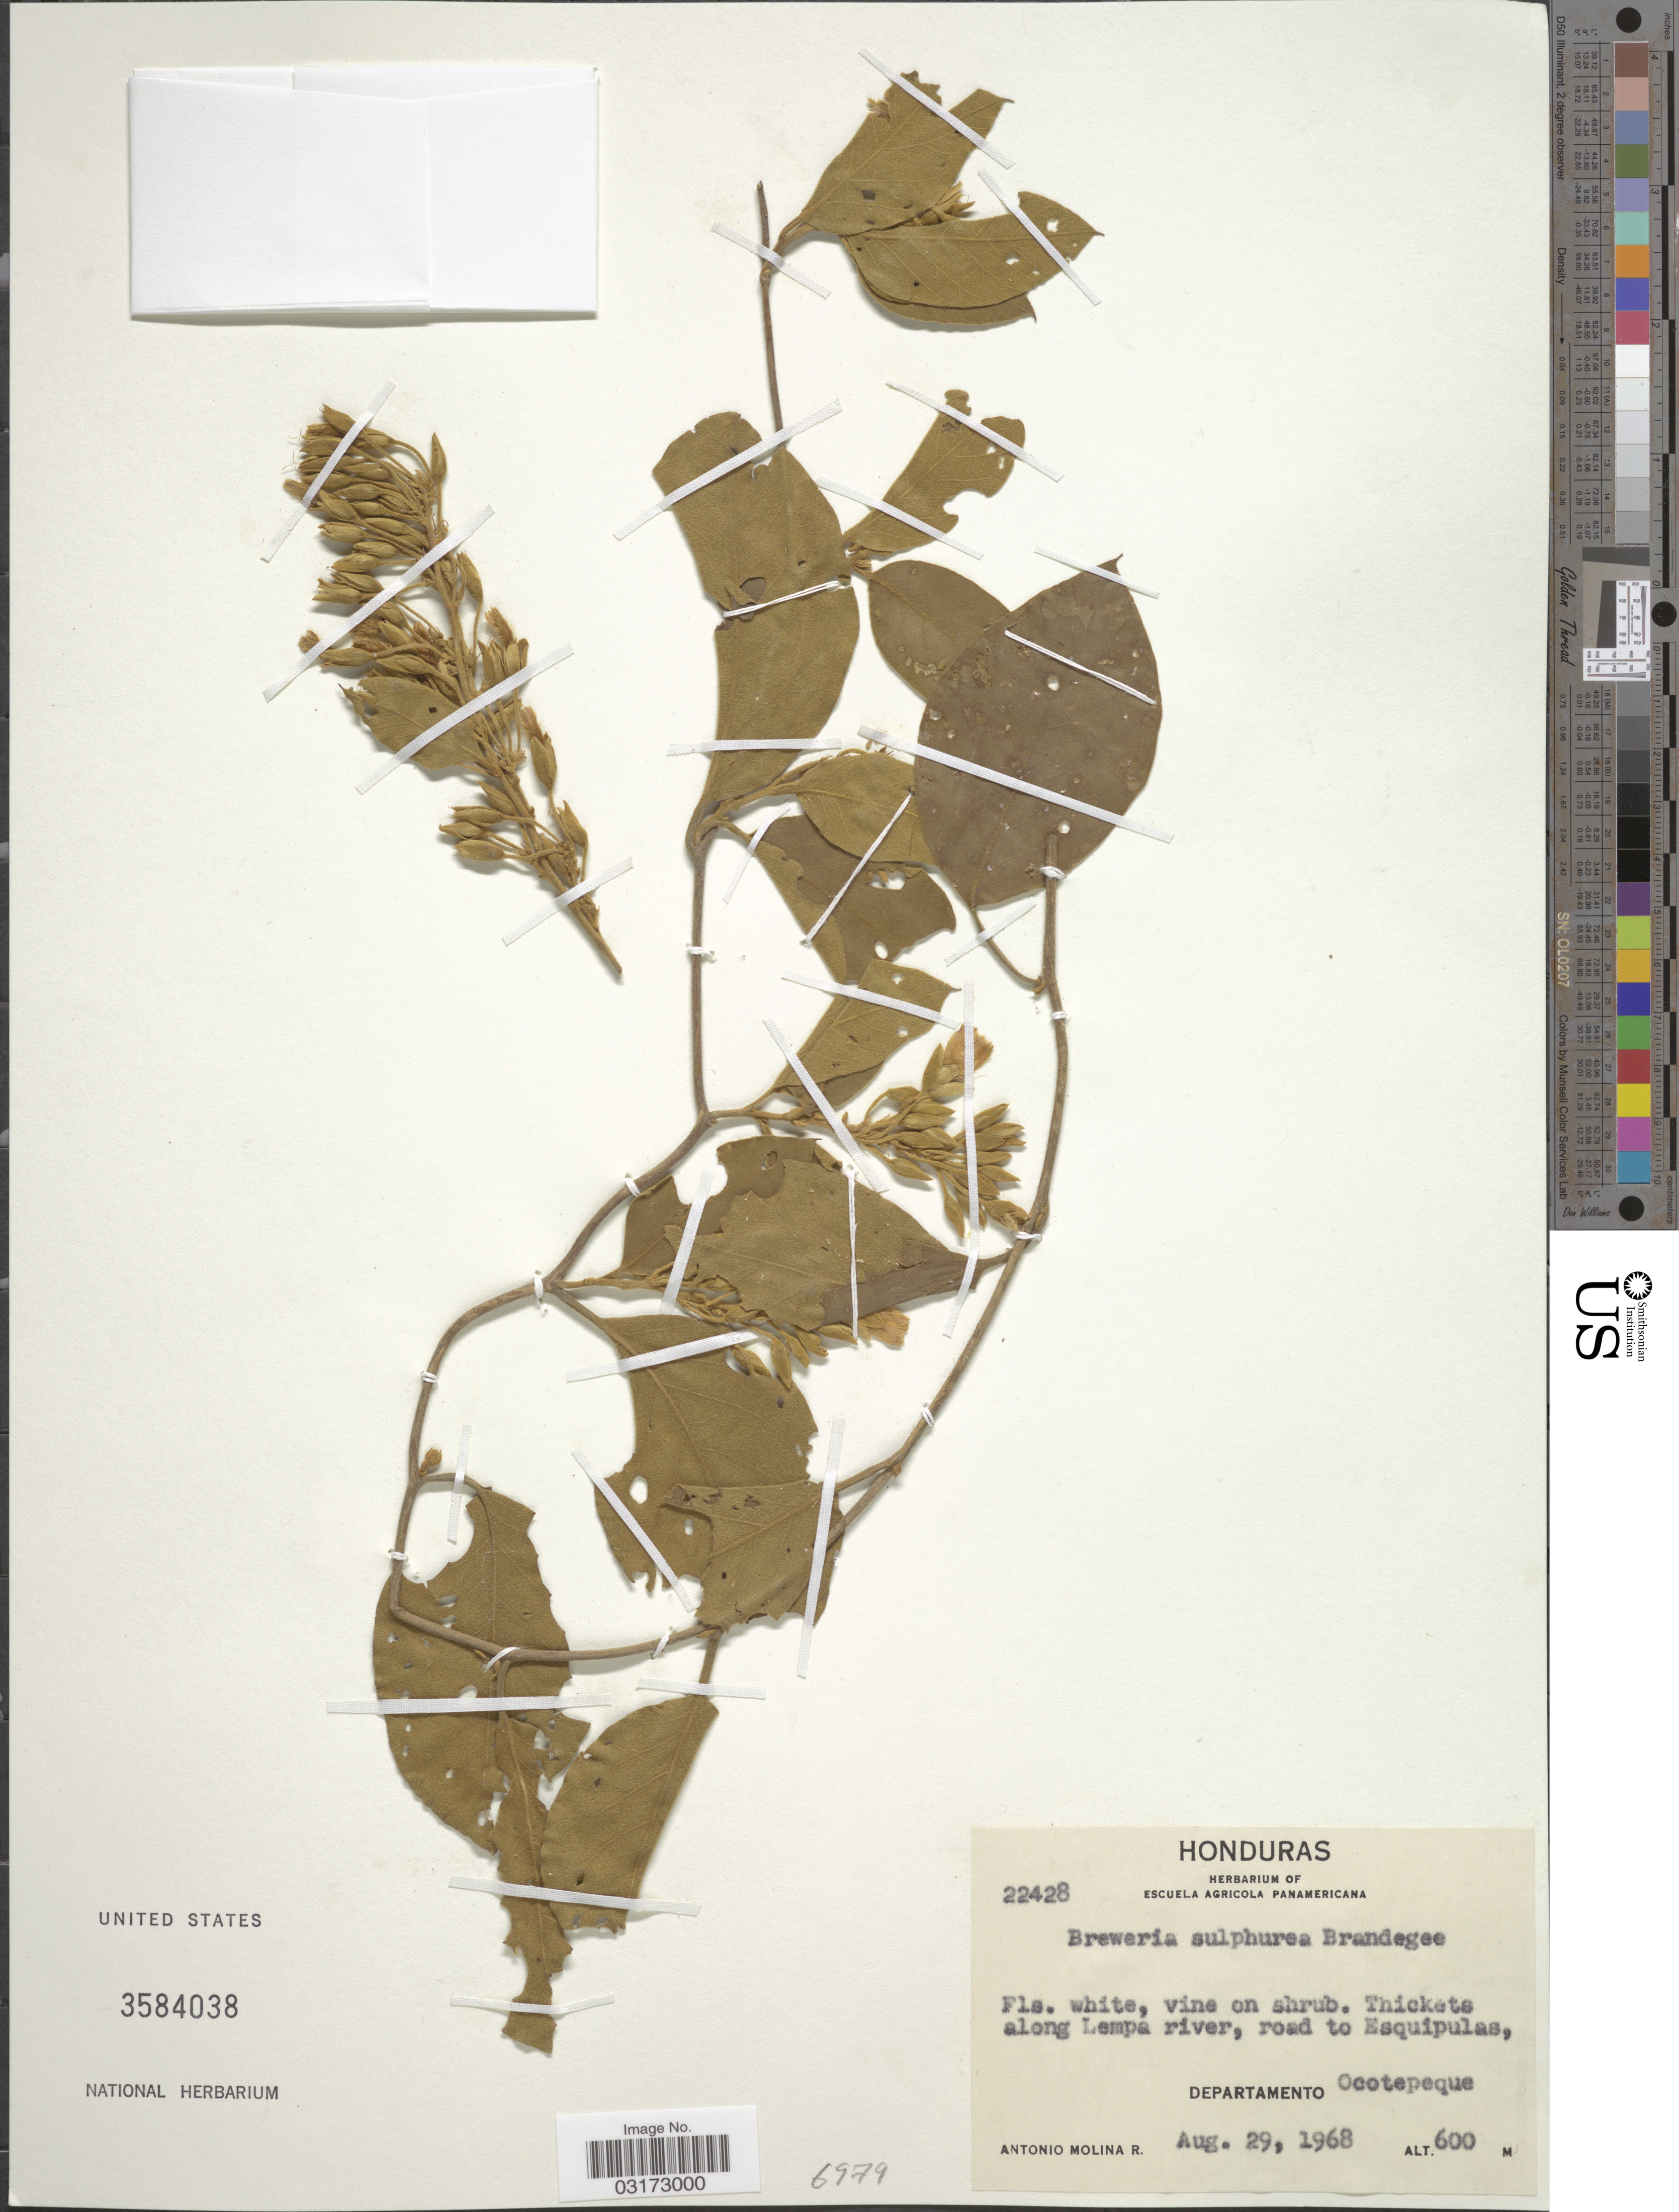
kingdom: Plantae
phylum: Tracheophyta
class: Magnoliopsida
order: Solanales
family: Convolvulaceae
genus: Bonamia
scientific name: Bonamia sulphurea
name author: (Brandegee) Myint & D.B. Ward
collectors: A. Molina R.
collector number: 22428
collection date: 1968-08-29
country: Honduras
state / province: Ocotepeque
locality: Along Lempa river, road to Esquipulas, Departamento Ocotepeque.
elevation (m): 600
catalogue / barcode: US 3584038